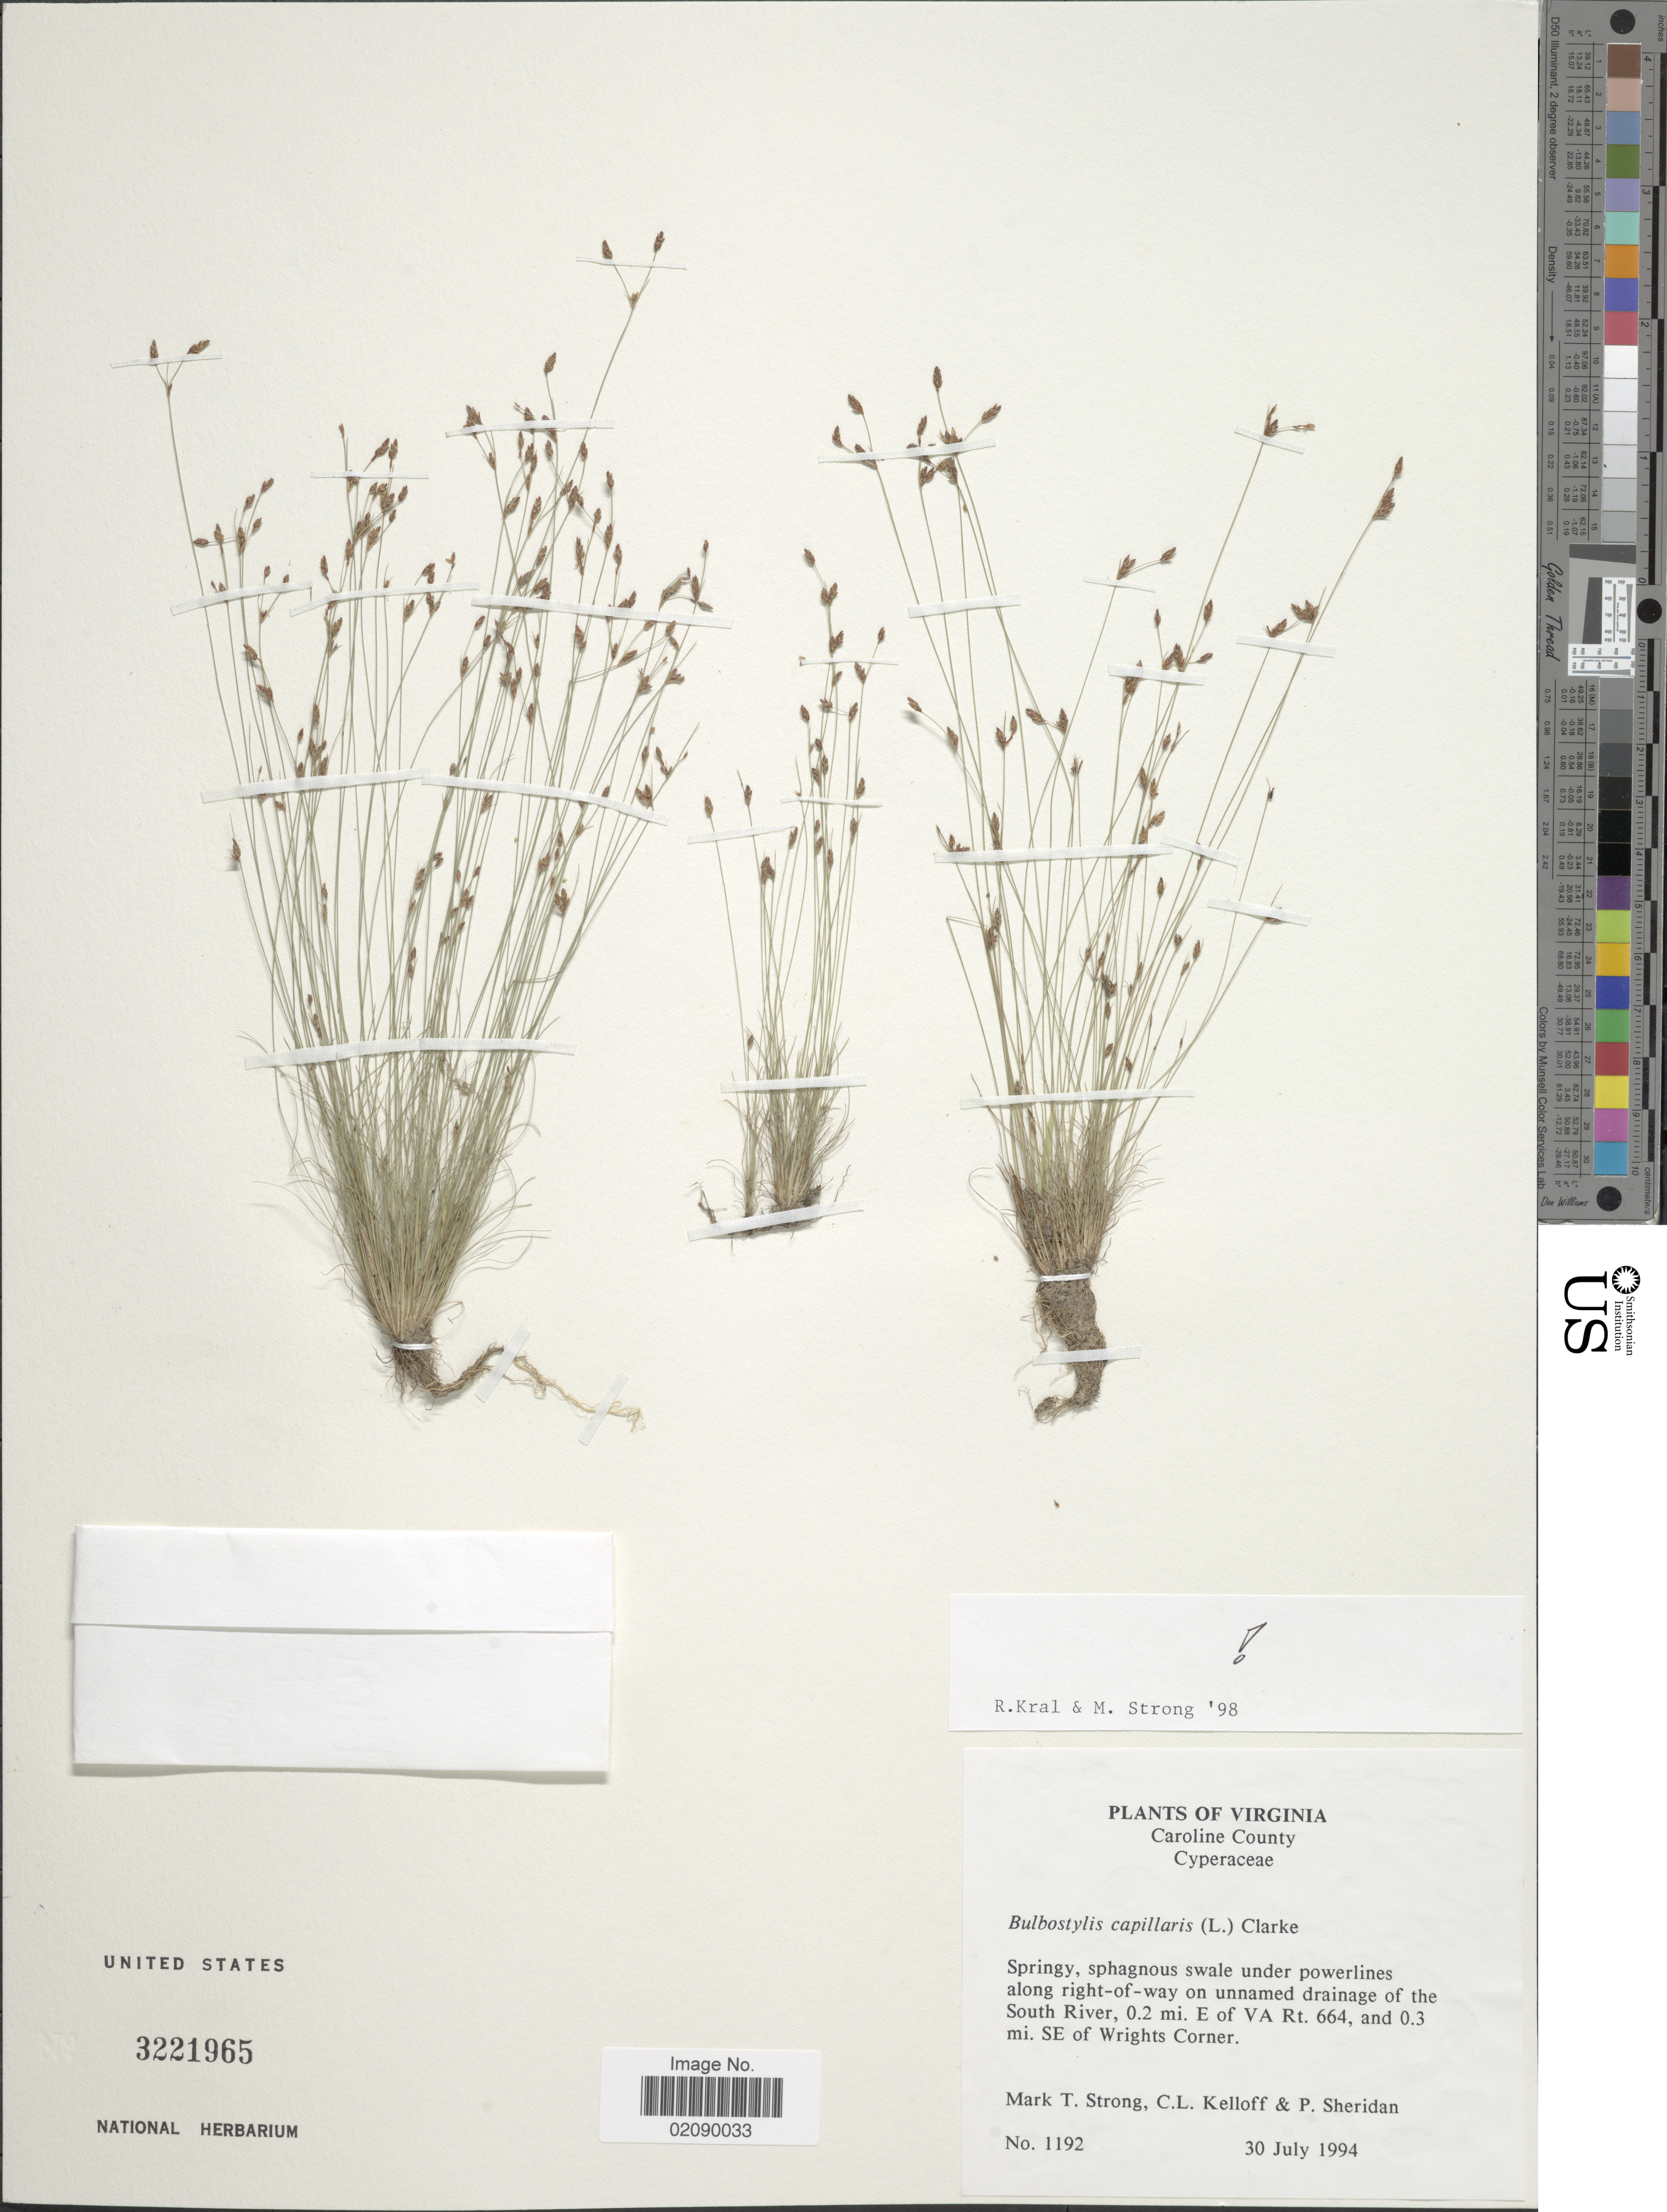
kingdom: Plantae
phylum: Tracheophyta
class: Liliopsida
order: Poales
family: Cyperaceae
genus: Bulbostylis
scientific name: Bulbostylis capillaris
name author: (L.) Kunth ex C.B. Clarke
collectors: M. T. Strong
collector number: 1192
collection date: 1994-07-30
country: United States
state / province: Virginia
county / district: Caroline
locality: Caroline County, Springy, sphagnous swale under powerlines along right-of-way on unnamed drainage of the South River, 0.2 mi E of VA Rt 664, and 0.3 mi SW of Wrights Corner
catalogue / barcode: US 3221965